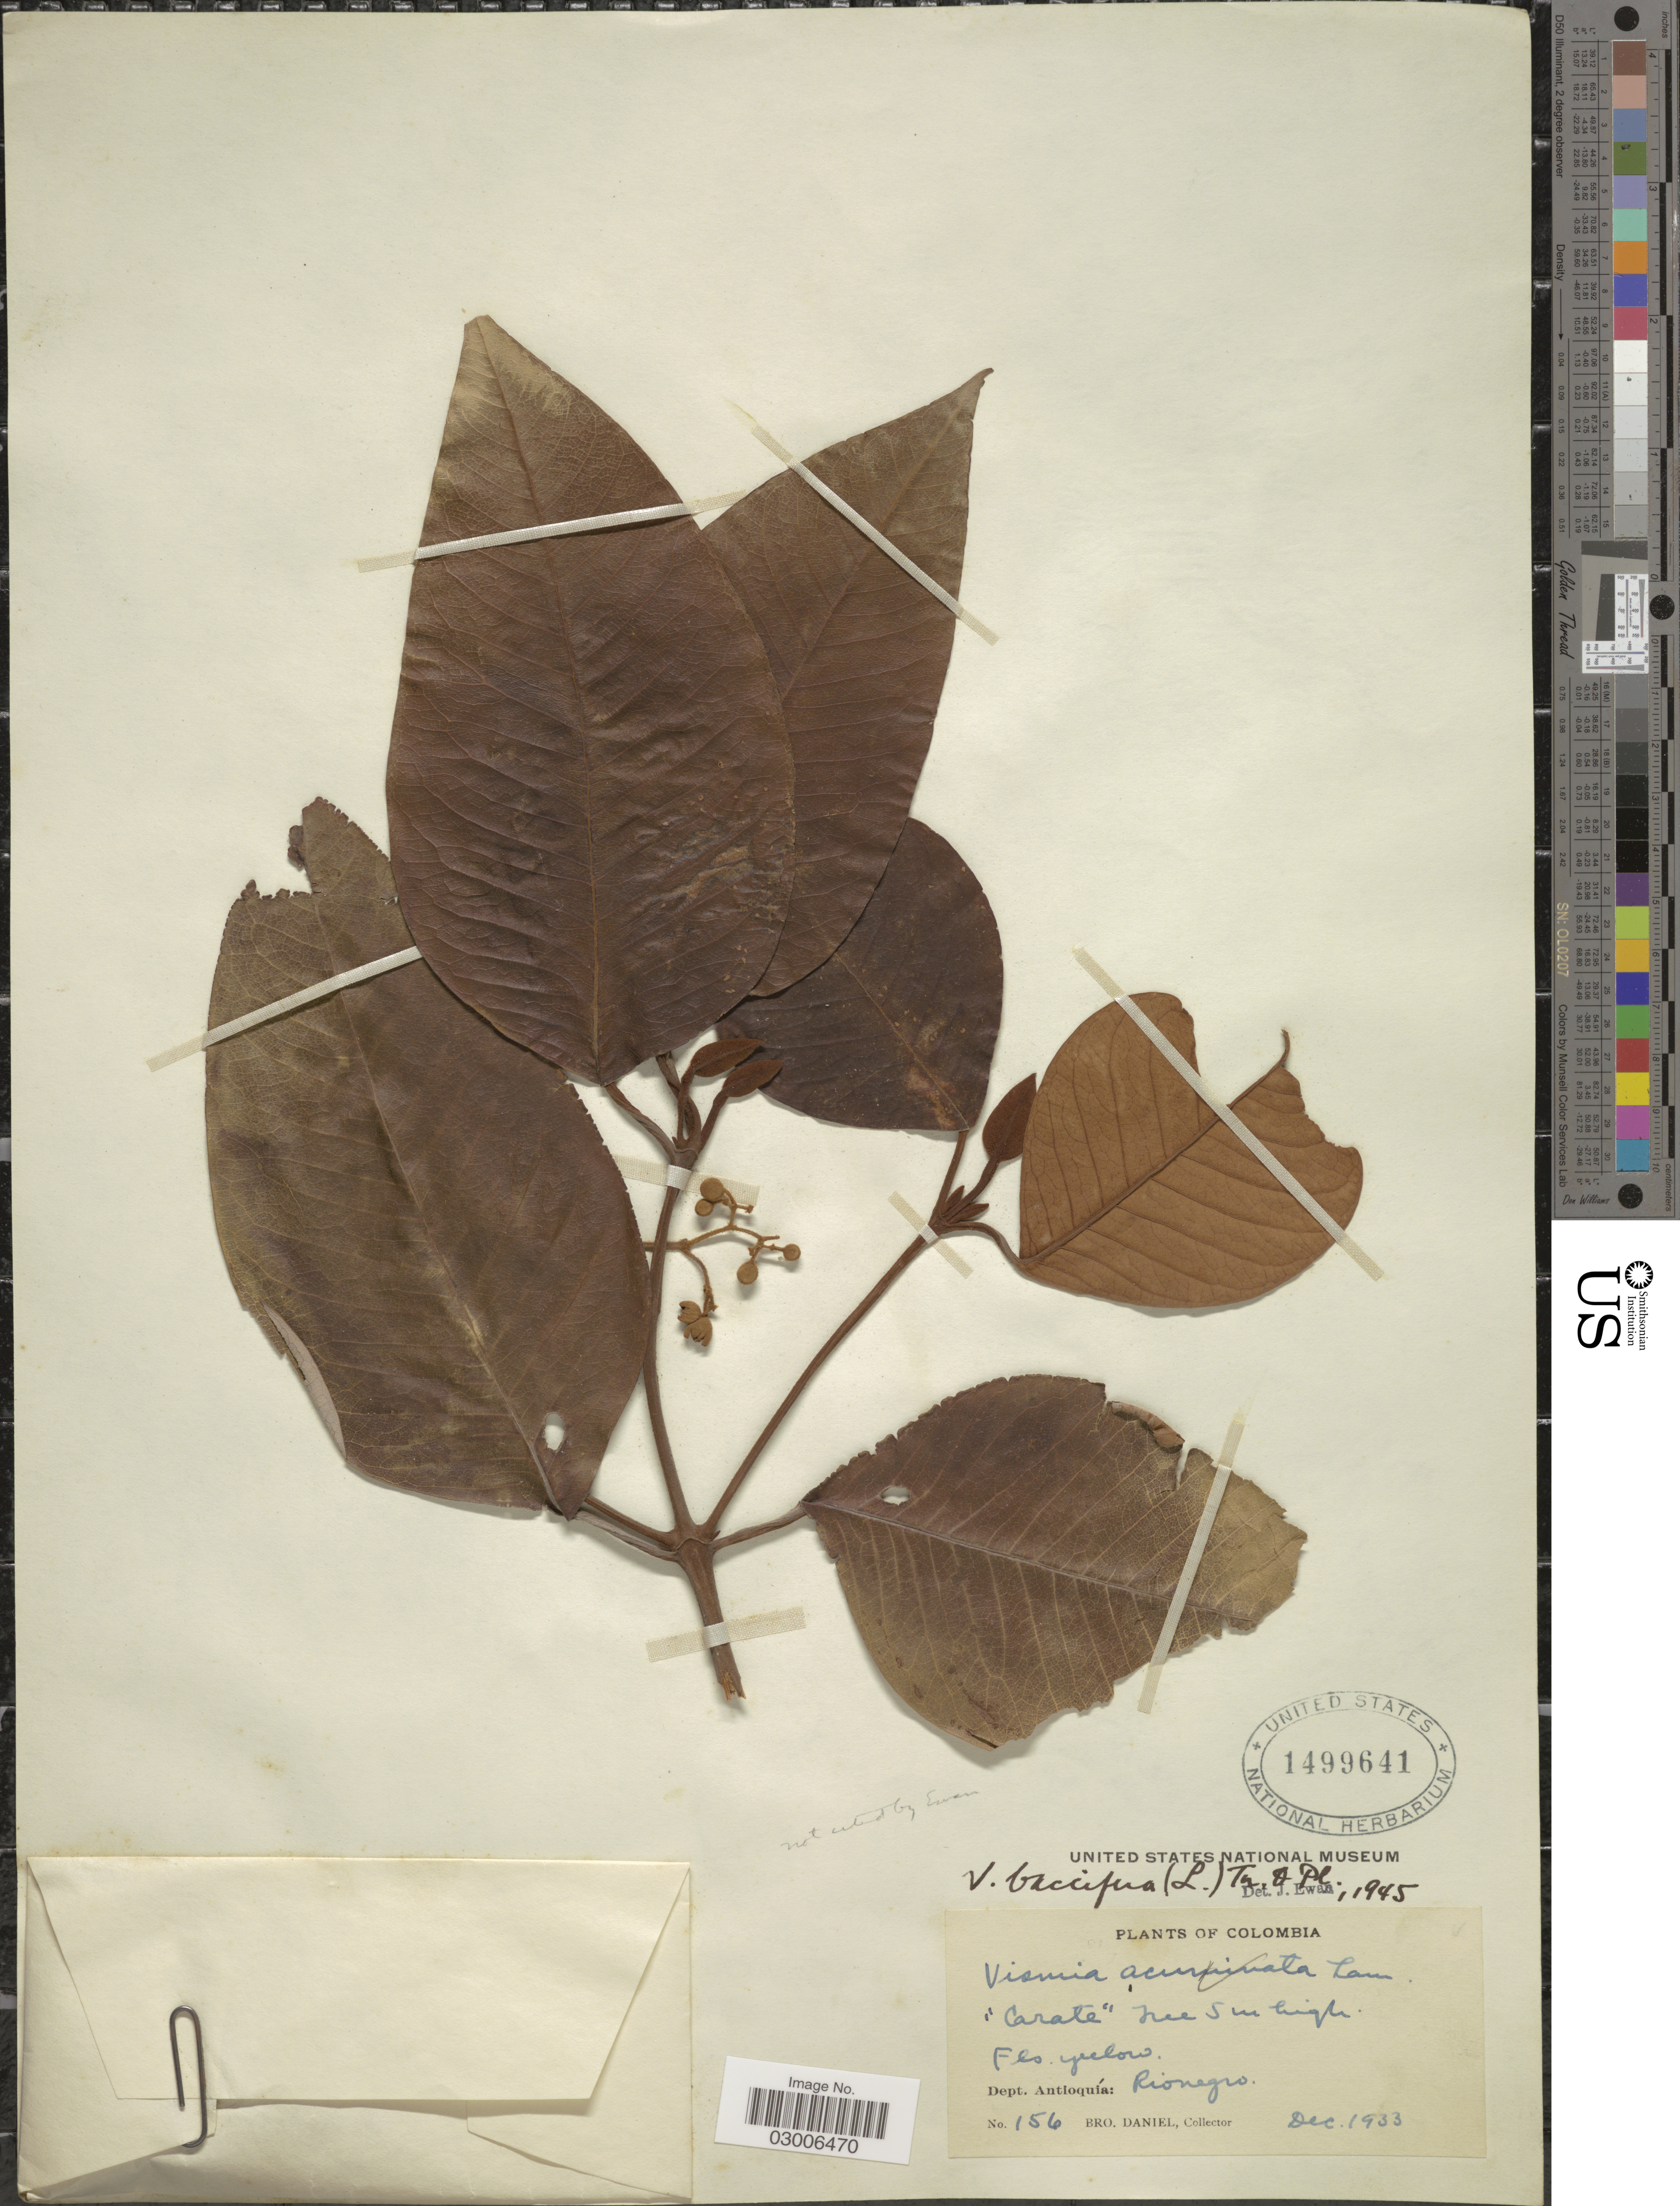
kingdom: Plantae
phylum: Tracheophyta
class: Magnoliopsida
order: Malpighiales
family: Hypericaceae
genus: Vismia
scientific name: Vismia baccifera subsp. baccifera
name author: (L.) Triana & Planch.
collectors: Bro. Daniel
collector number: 156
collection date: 1933-12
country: Colombia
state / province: Antioquia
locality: Dept. Antioquía: Rionegro.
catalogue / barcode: US 1499641